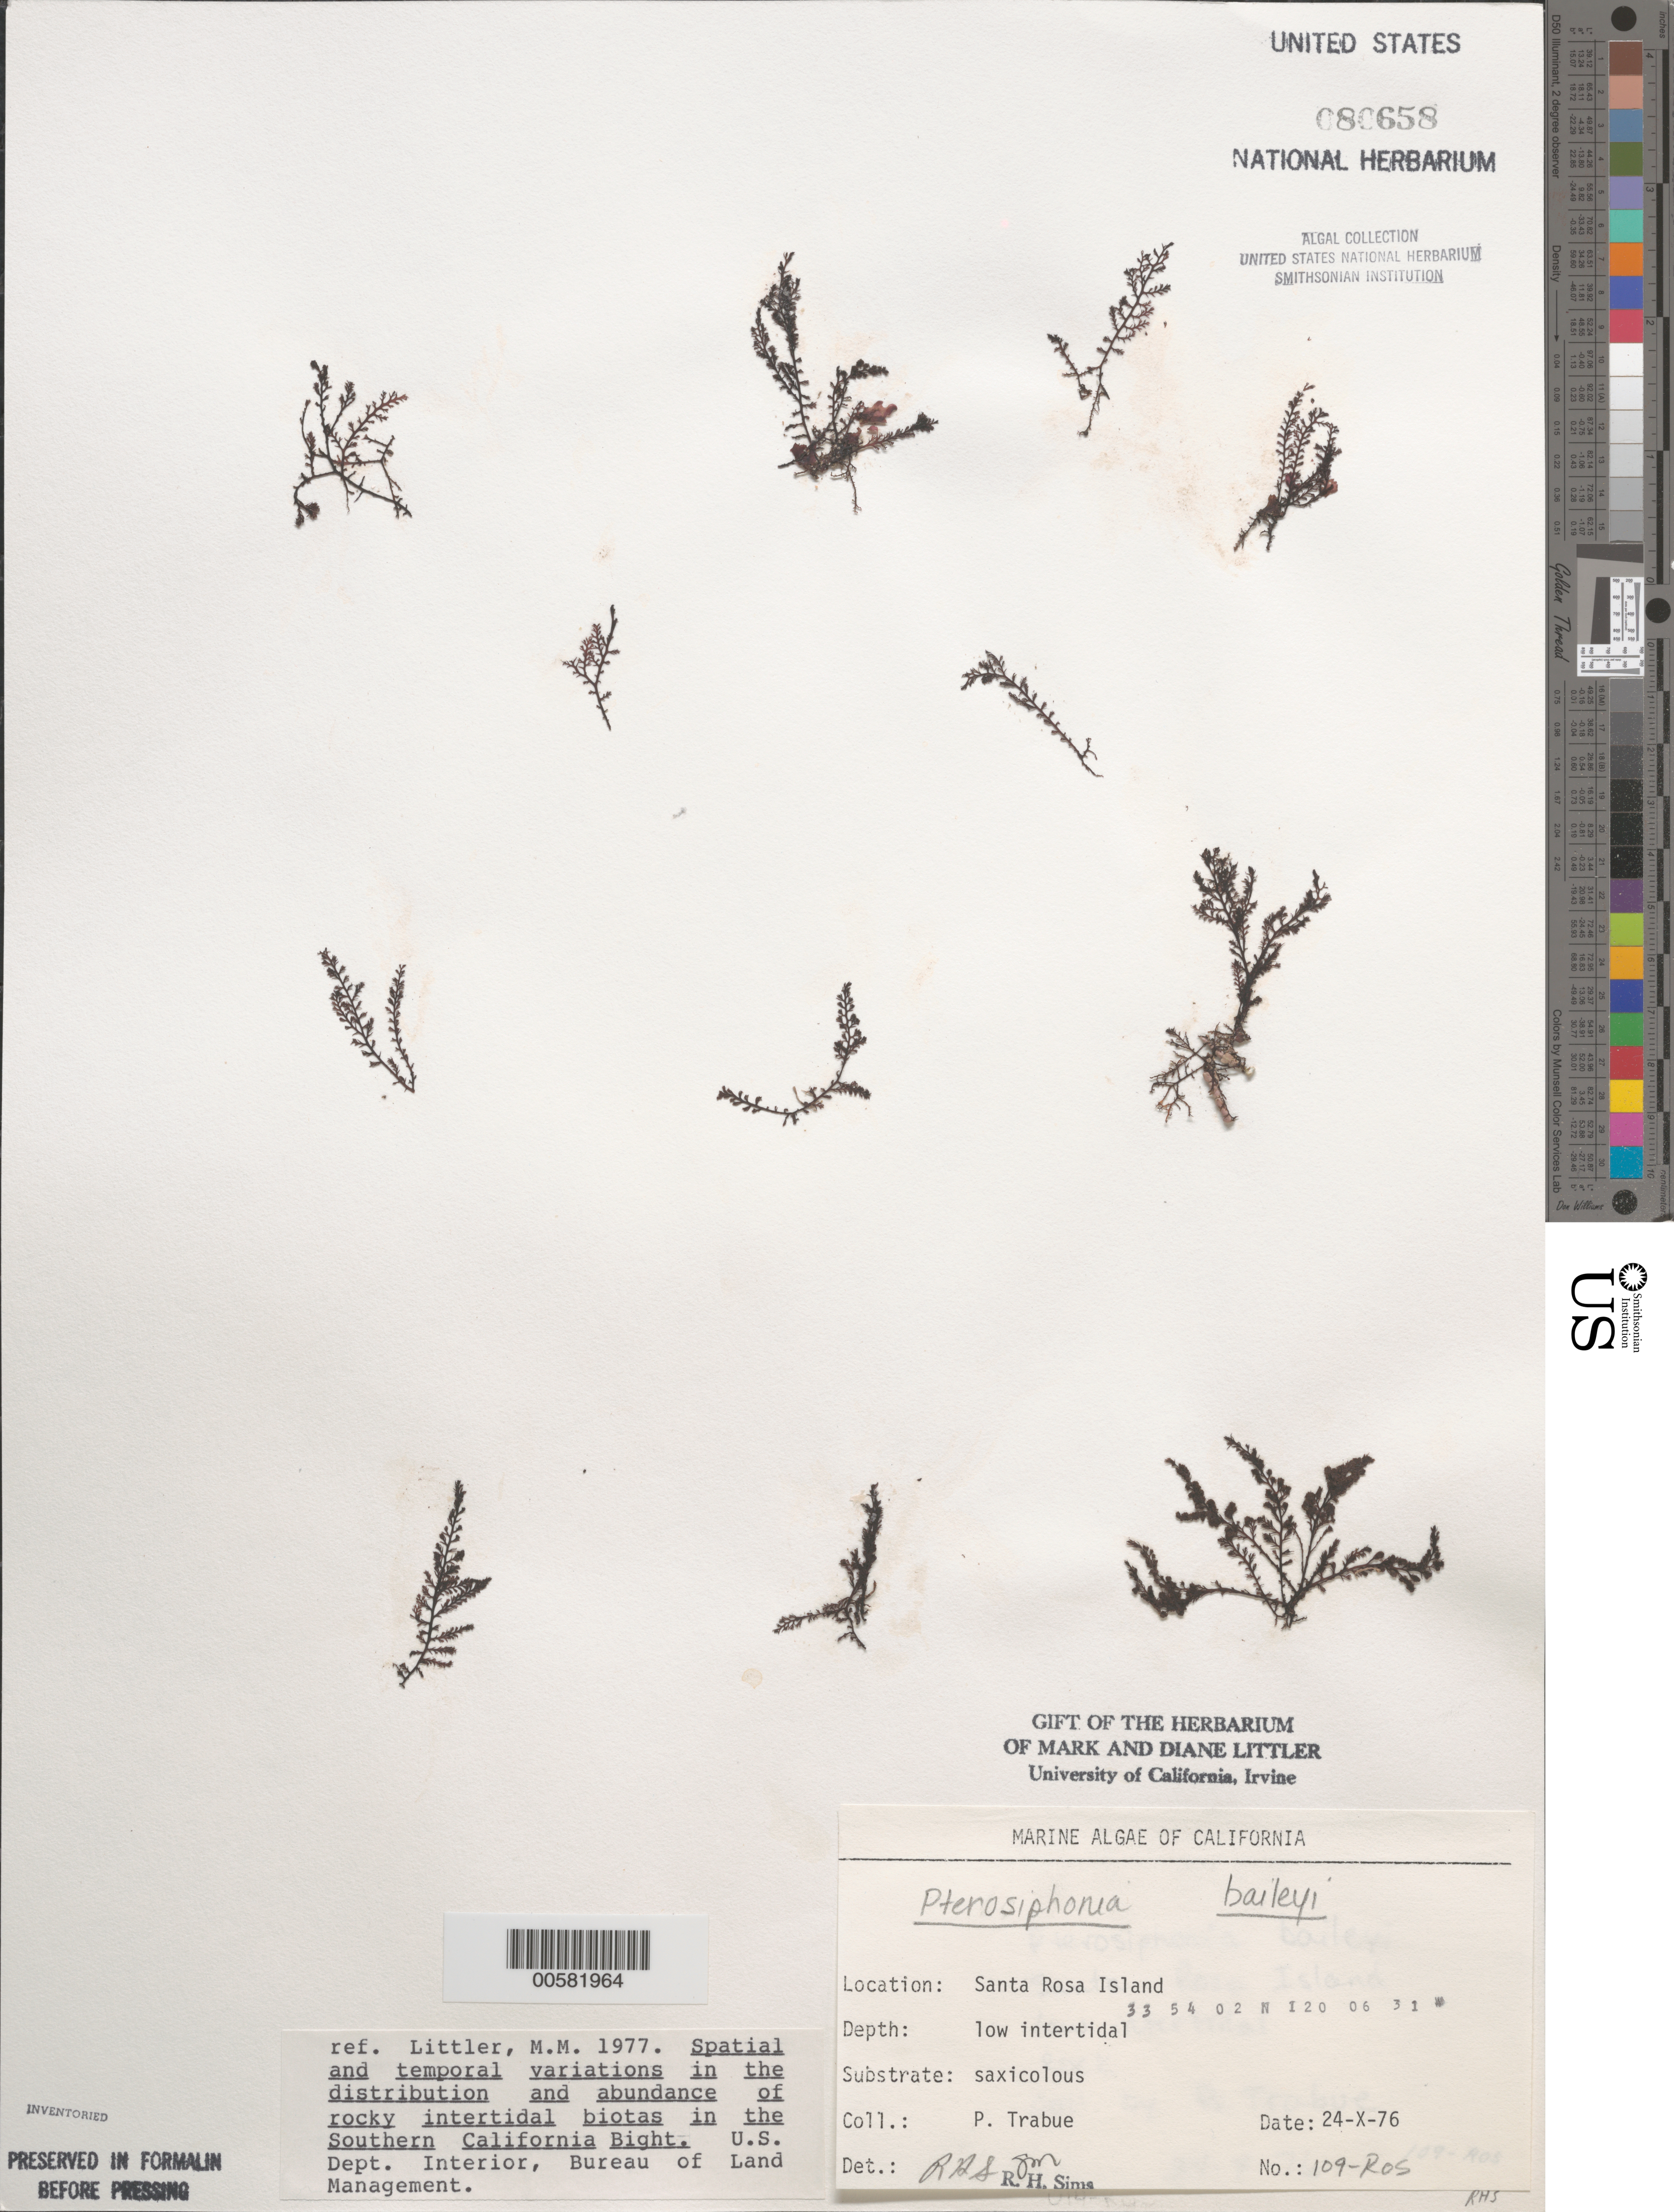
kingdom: Plantae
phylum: Rhodophyta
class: Florideophyceae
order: Ceramiales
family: Rhodomelaceae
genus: Symphyocladiella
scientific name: Symphyocladiella baileyi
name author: (Harvey) D.E.Bustamante et al.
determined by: Algae name updating Project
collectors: P. J. Trabue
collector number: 109-ros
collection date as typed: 24 Oct 1976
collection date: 1976-10-24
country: United States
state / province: California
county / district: Santa Barbara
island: Santa Rosa Island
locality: Johnson's Lee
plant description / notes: BLM-SOCALBIGHT Rocky Intertidal Survey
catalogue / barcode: US 80658